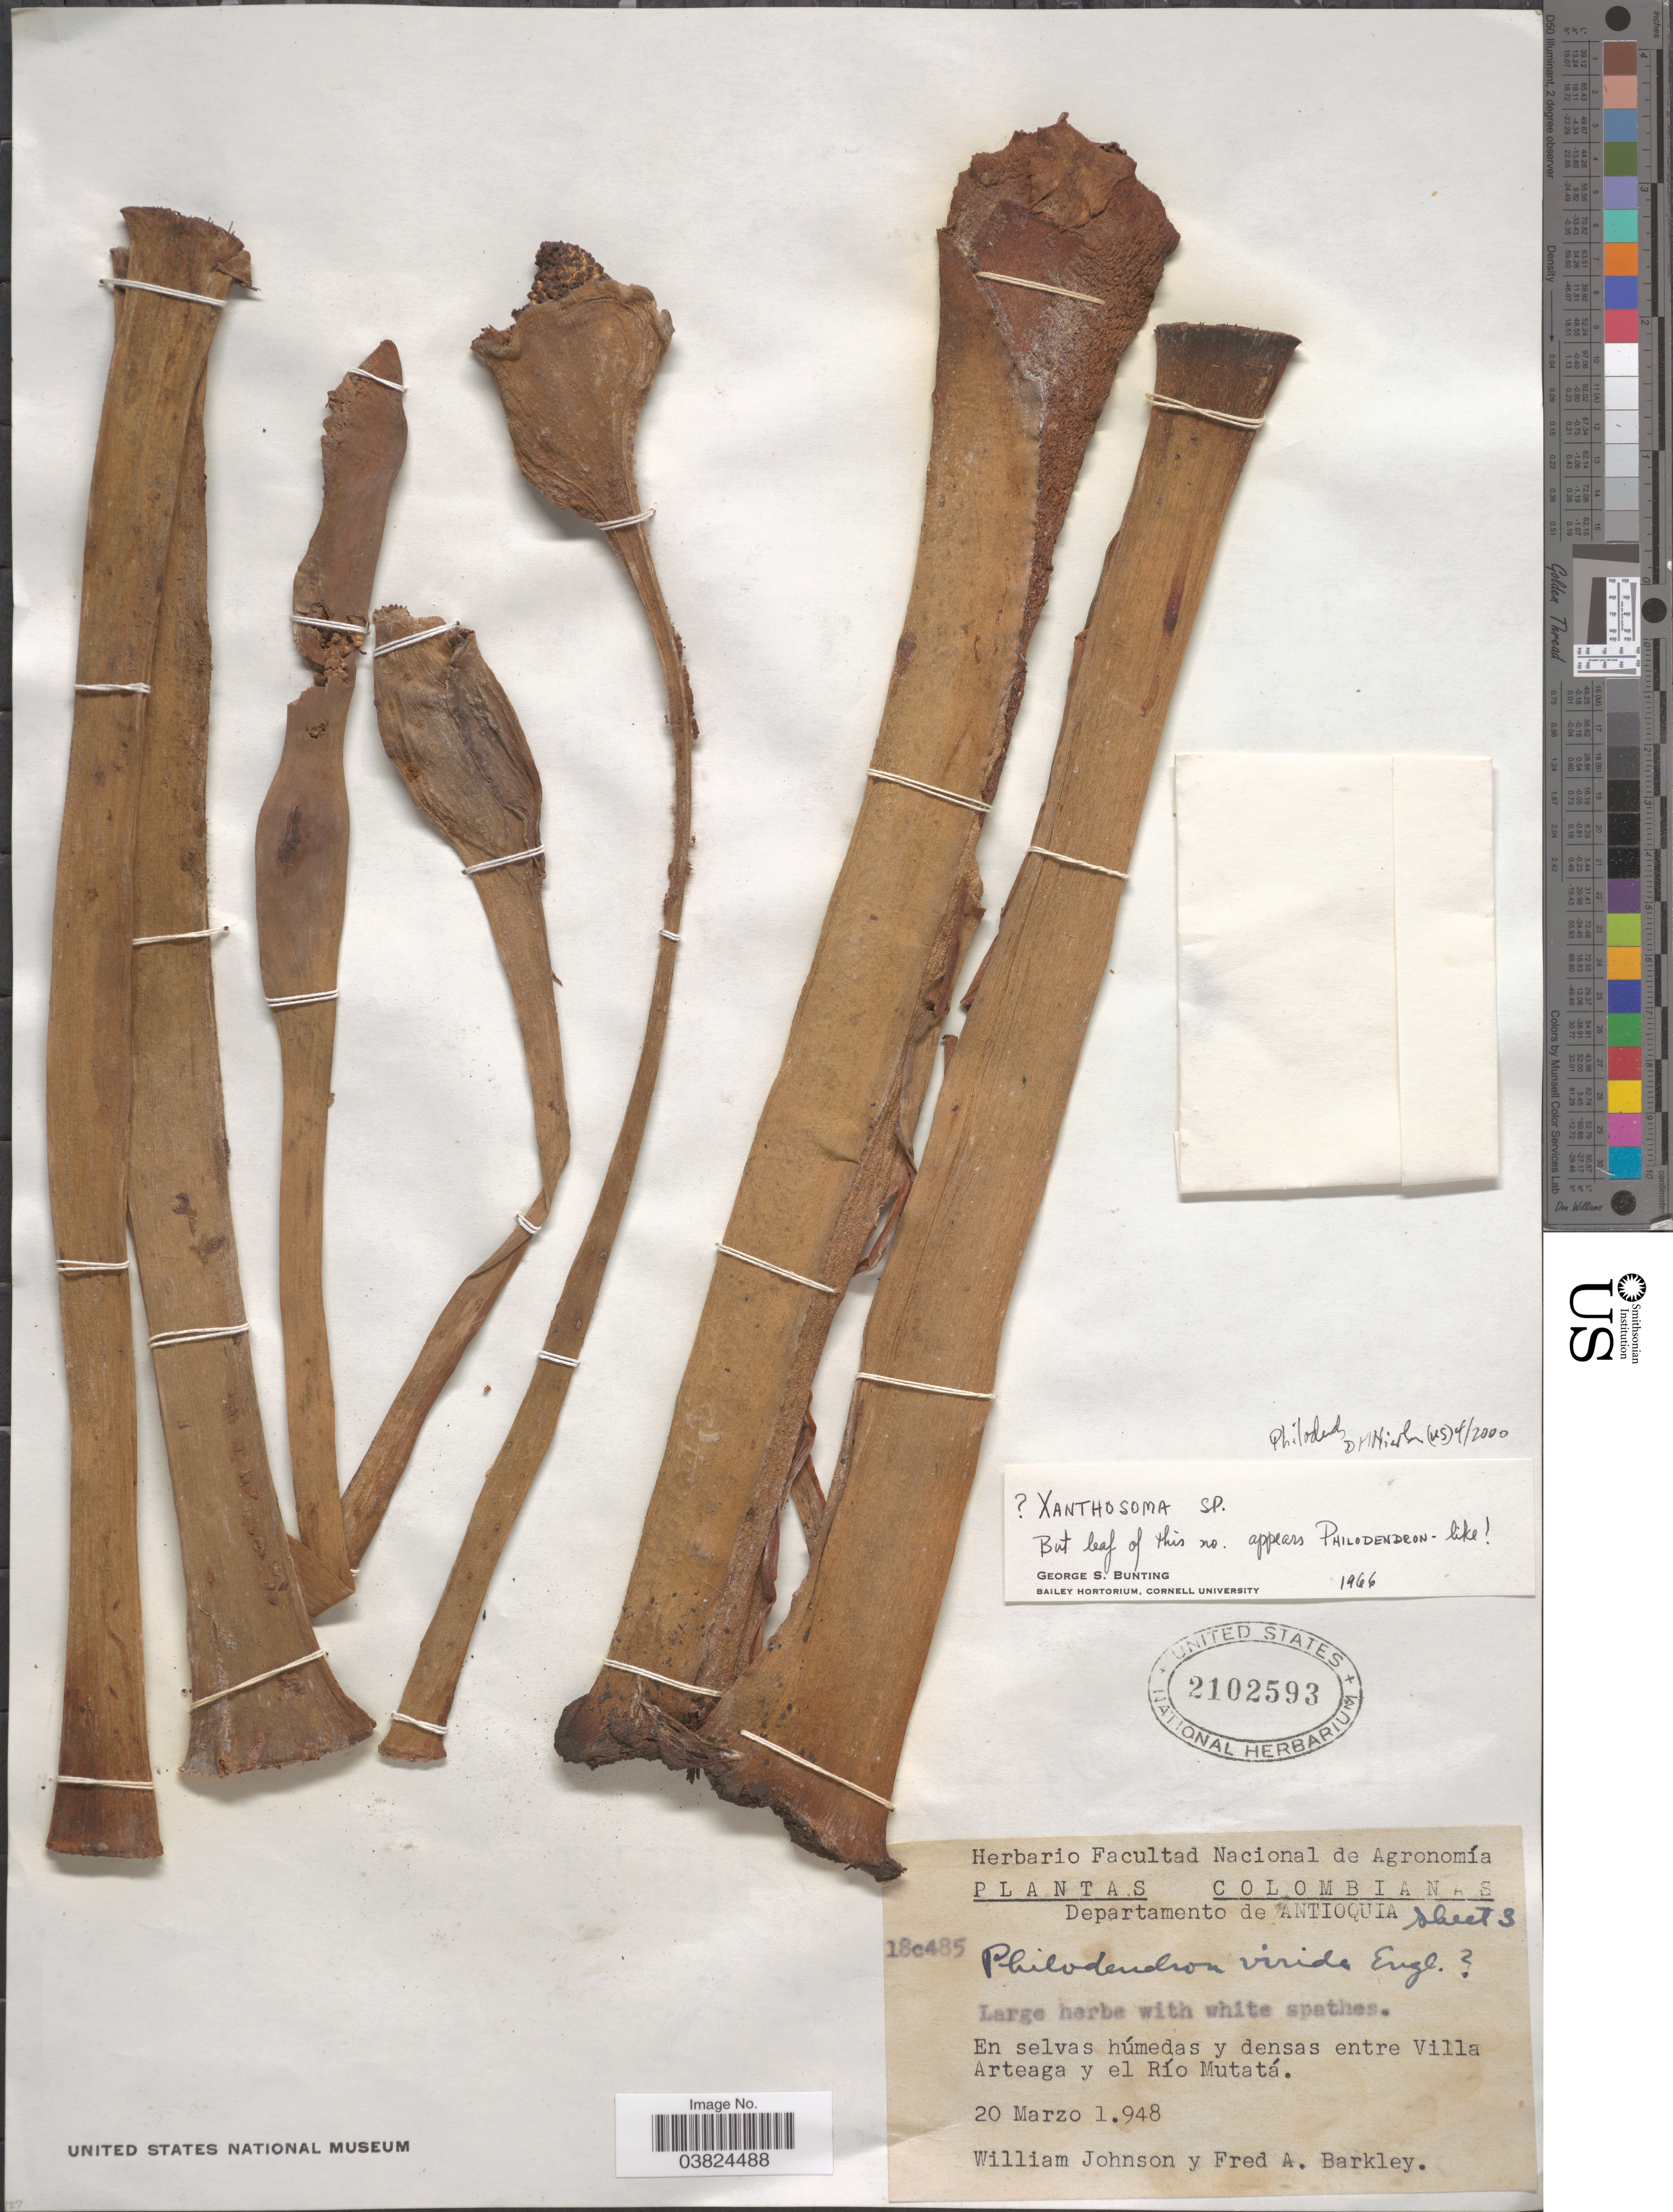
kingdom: Plantae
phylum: Tracheophyta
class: Liliopsida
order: Alismatales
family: Araceae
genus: Philodendron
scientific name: Philodendron sp.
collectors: W. M. Johnson & F. A. Barkley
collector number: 18c485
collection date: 1948-03-20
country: Colombia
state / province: Antioquia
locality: Departamento de Antioquia. Entre Villa Arteaga y el Río Mutatá.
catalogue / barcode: US 2102593